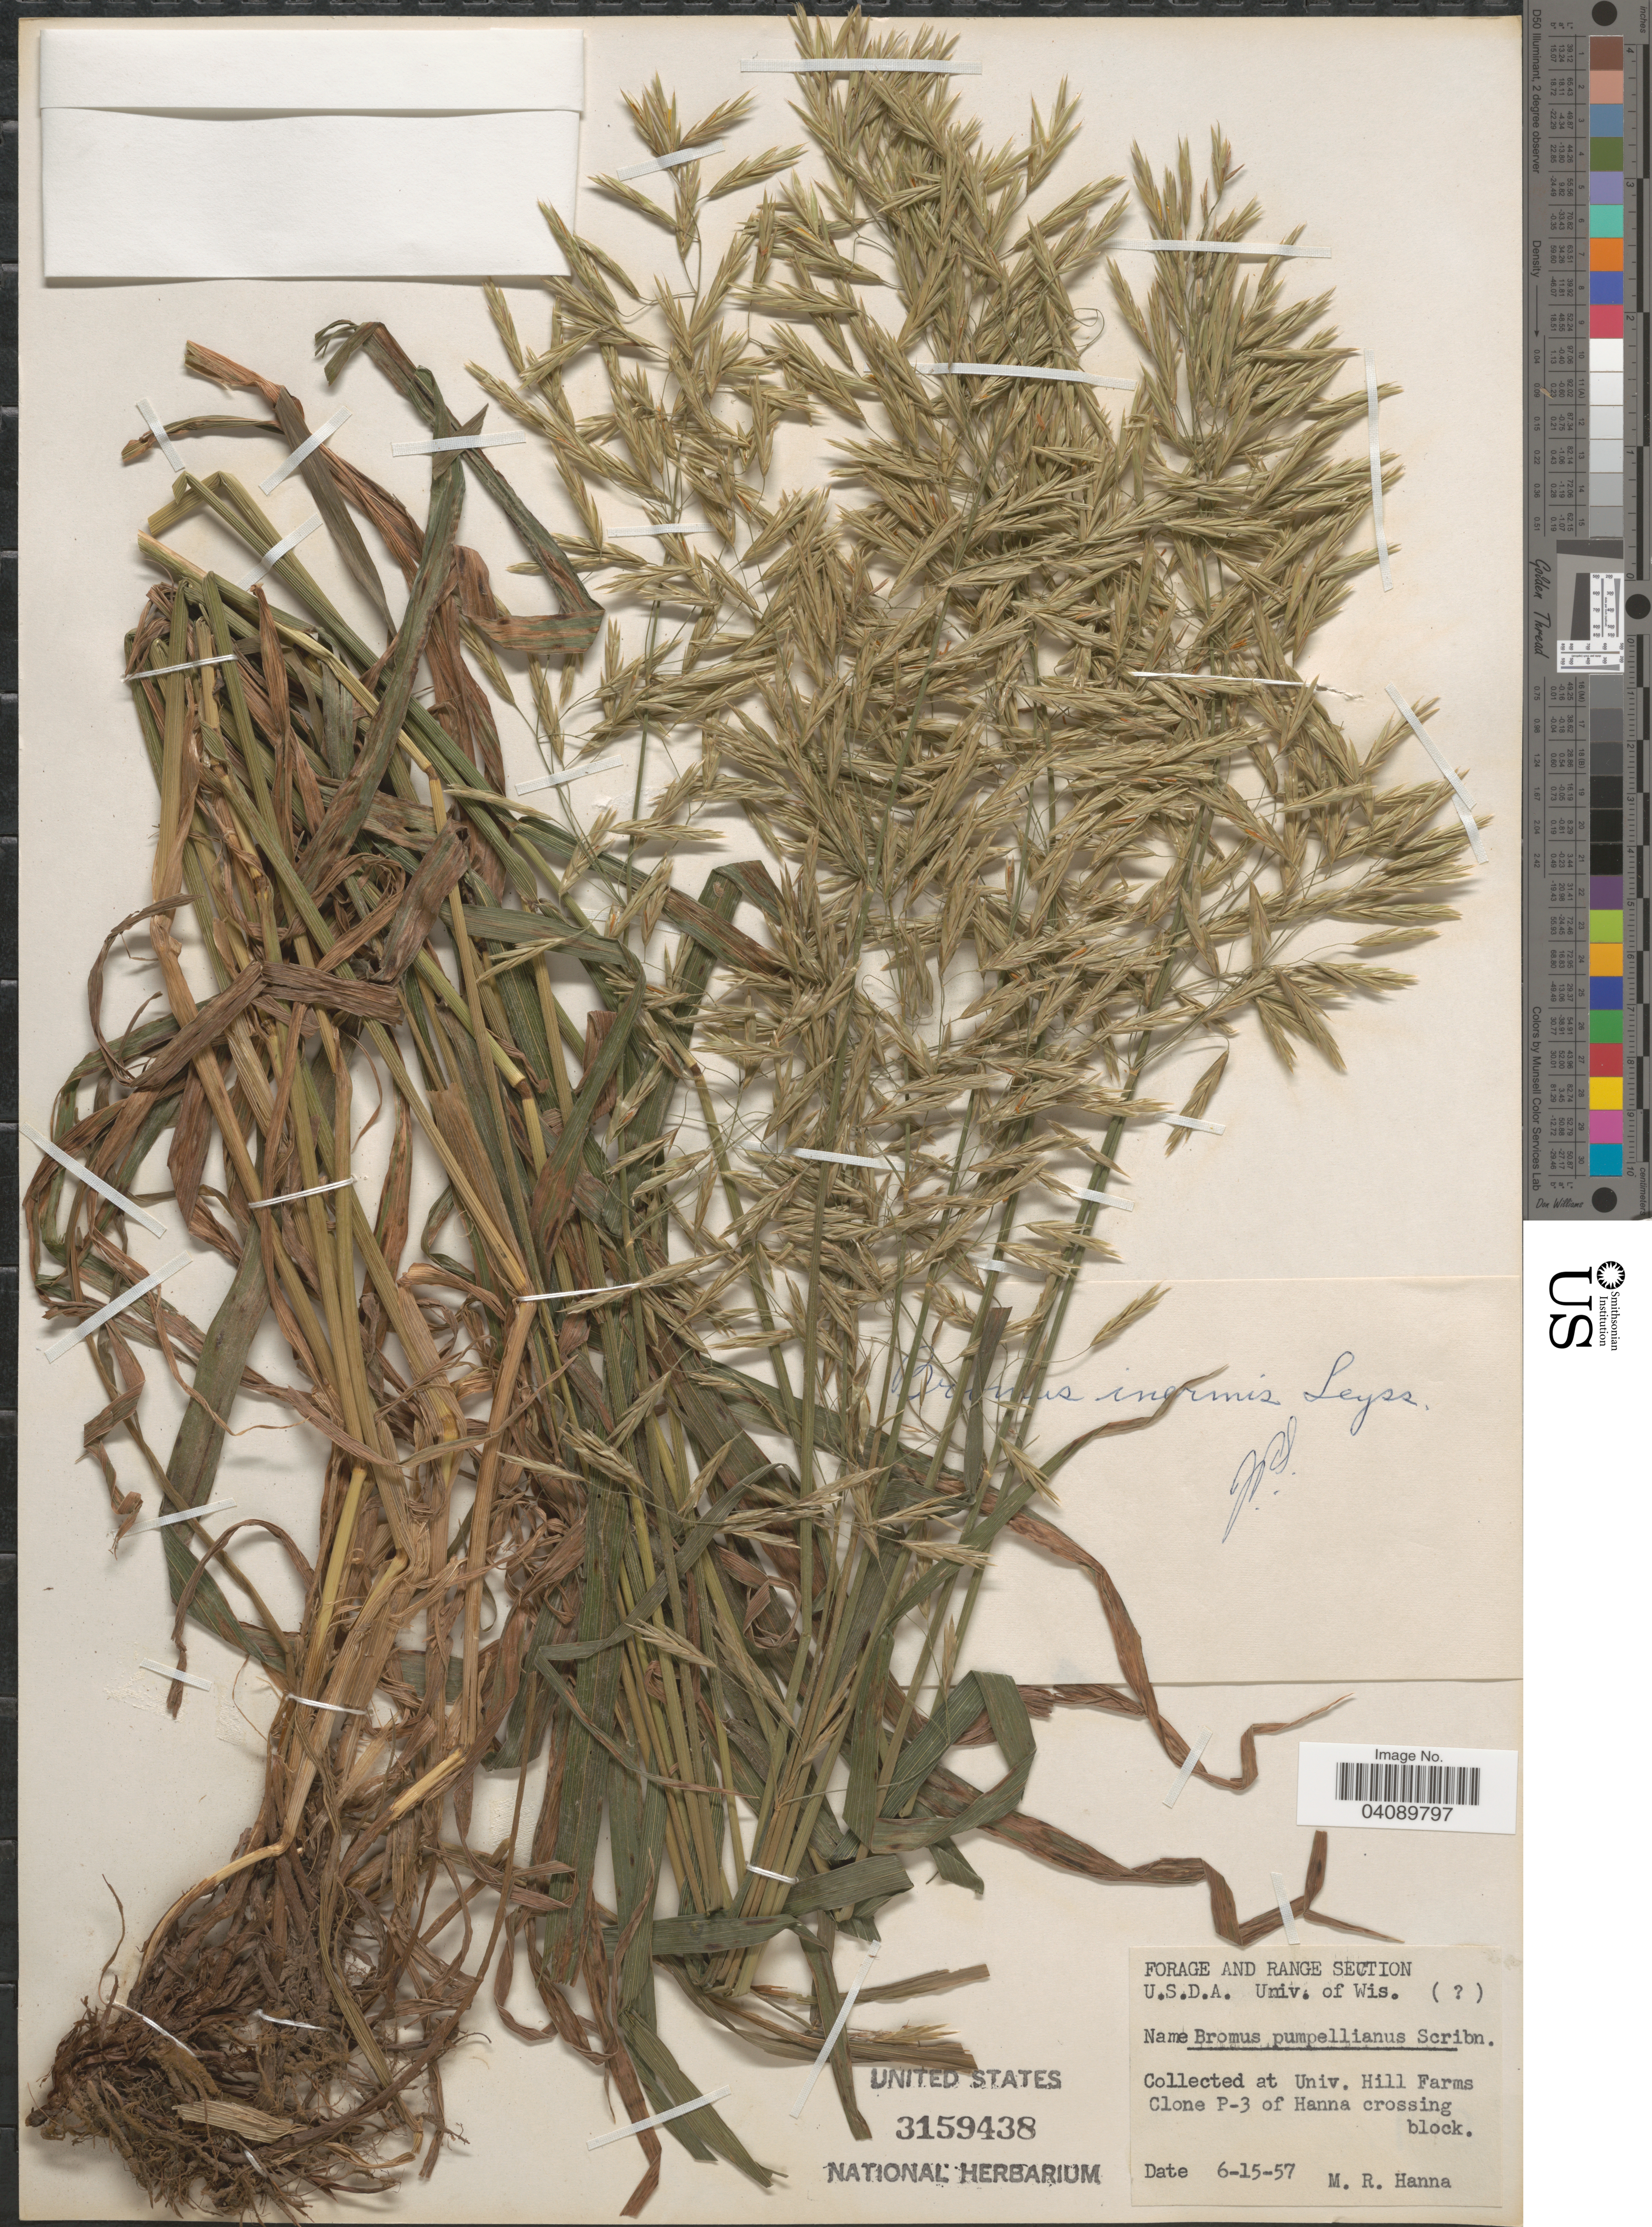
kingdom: Plantae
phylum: Tracheophyta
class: Liliopsida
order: Poales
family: Poaceae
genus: Bromus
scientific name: Bromus inermis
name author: Leyss.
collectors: M. Hanna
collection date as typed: Transcribed d/m/y: 15/6/57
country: United States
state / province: Wisconsin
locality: Univ. Hall Farms Clone P-3 Hanna crossing block.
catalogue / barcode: US 3159438